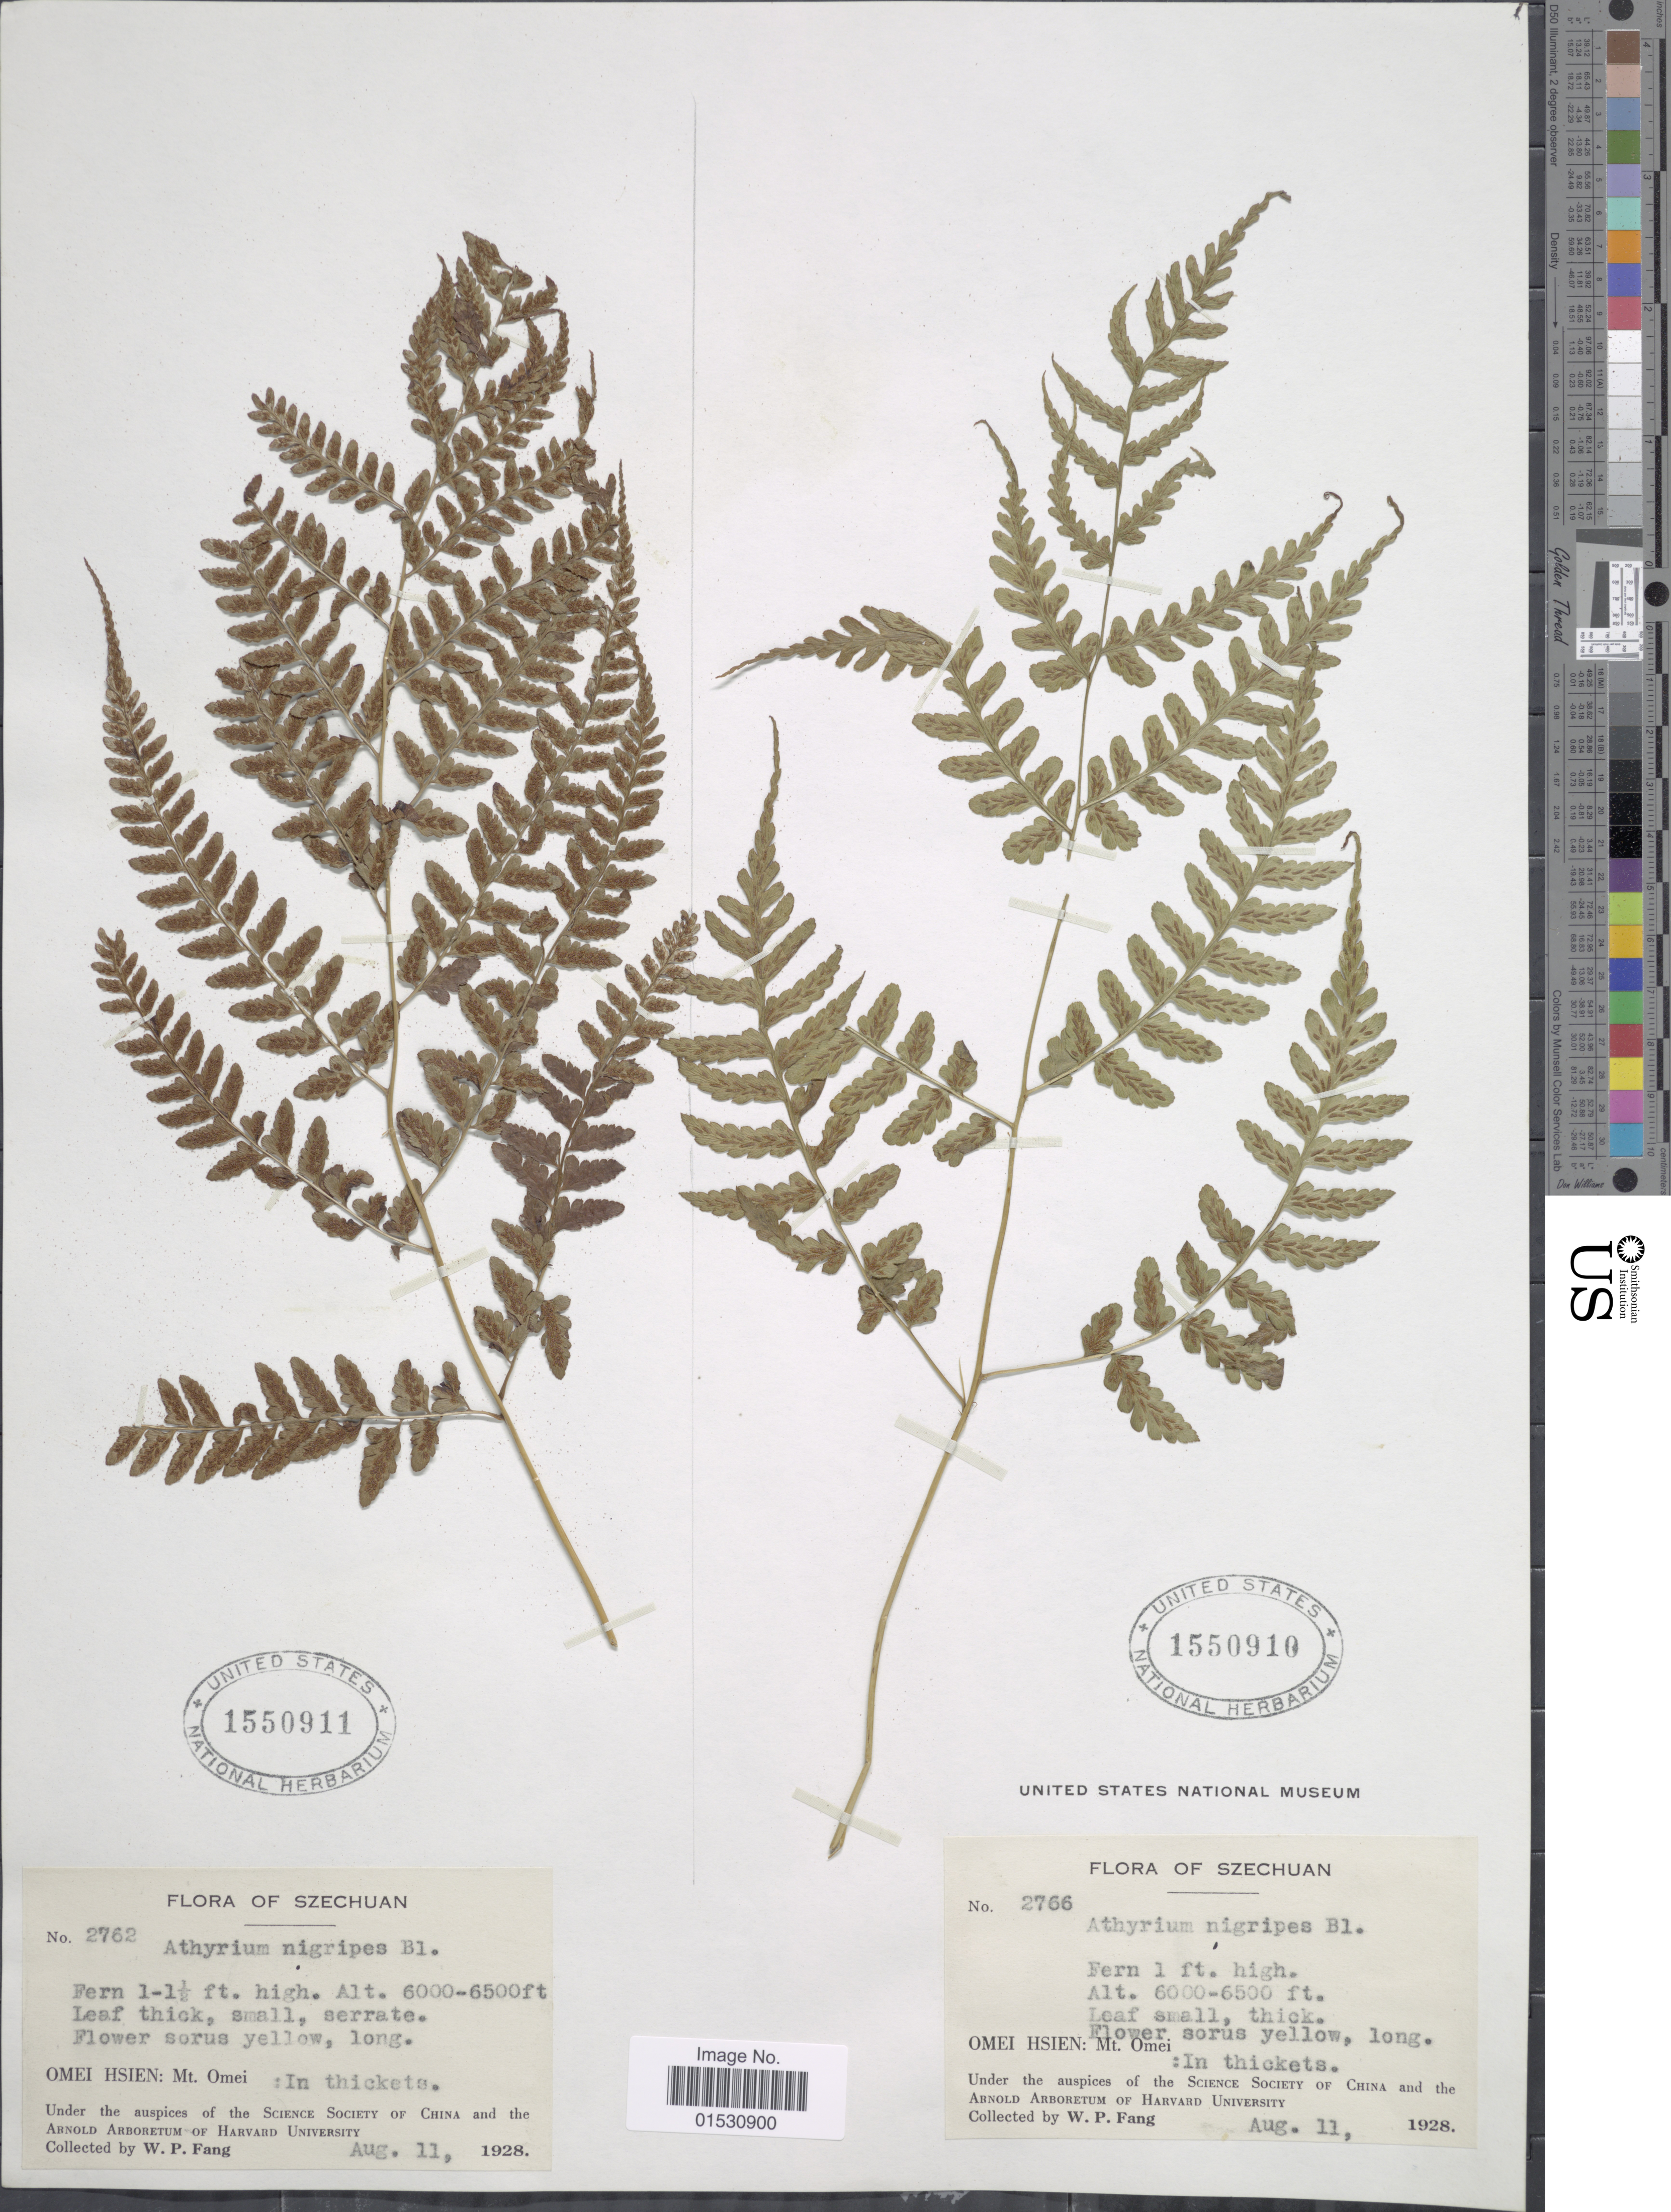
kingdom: Plantae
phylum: Tracheophyta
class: Polypodiopsida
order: Polypodiales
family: Athyriaceae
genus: Athyrium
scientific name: Athyrium nigripes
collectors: W. P. Fang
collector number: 2766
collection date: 1928-08-11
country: China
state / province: Sichuan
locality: Szechuan. Omei Hsien: Mt. Omei.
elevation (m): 1829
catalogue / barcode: US 1550910-2